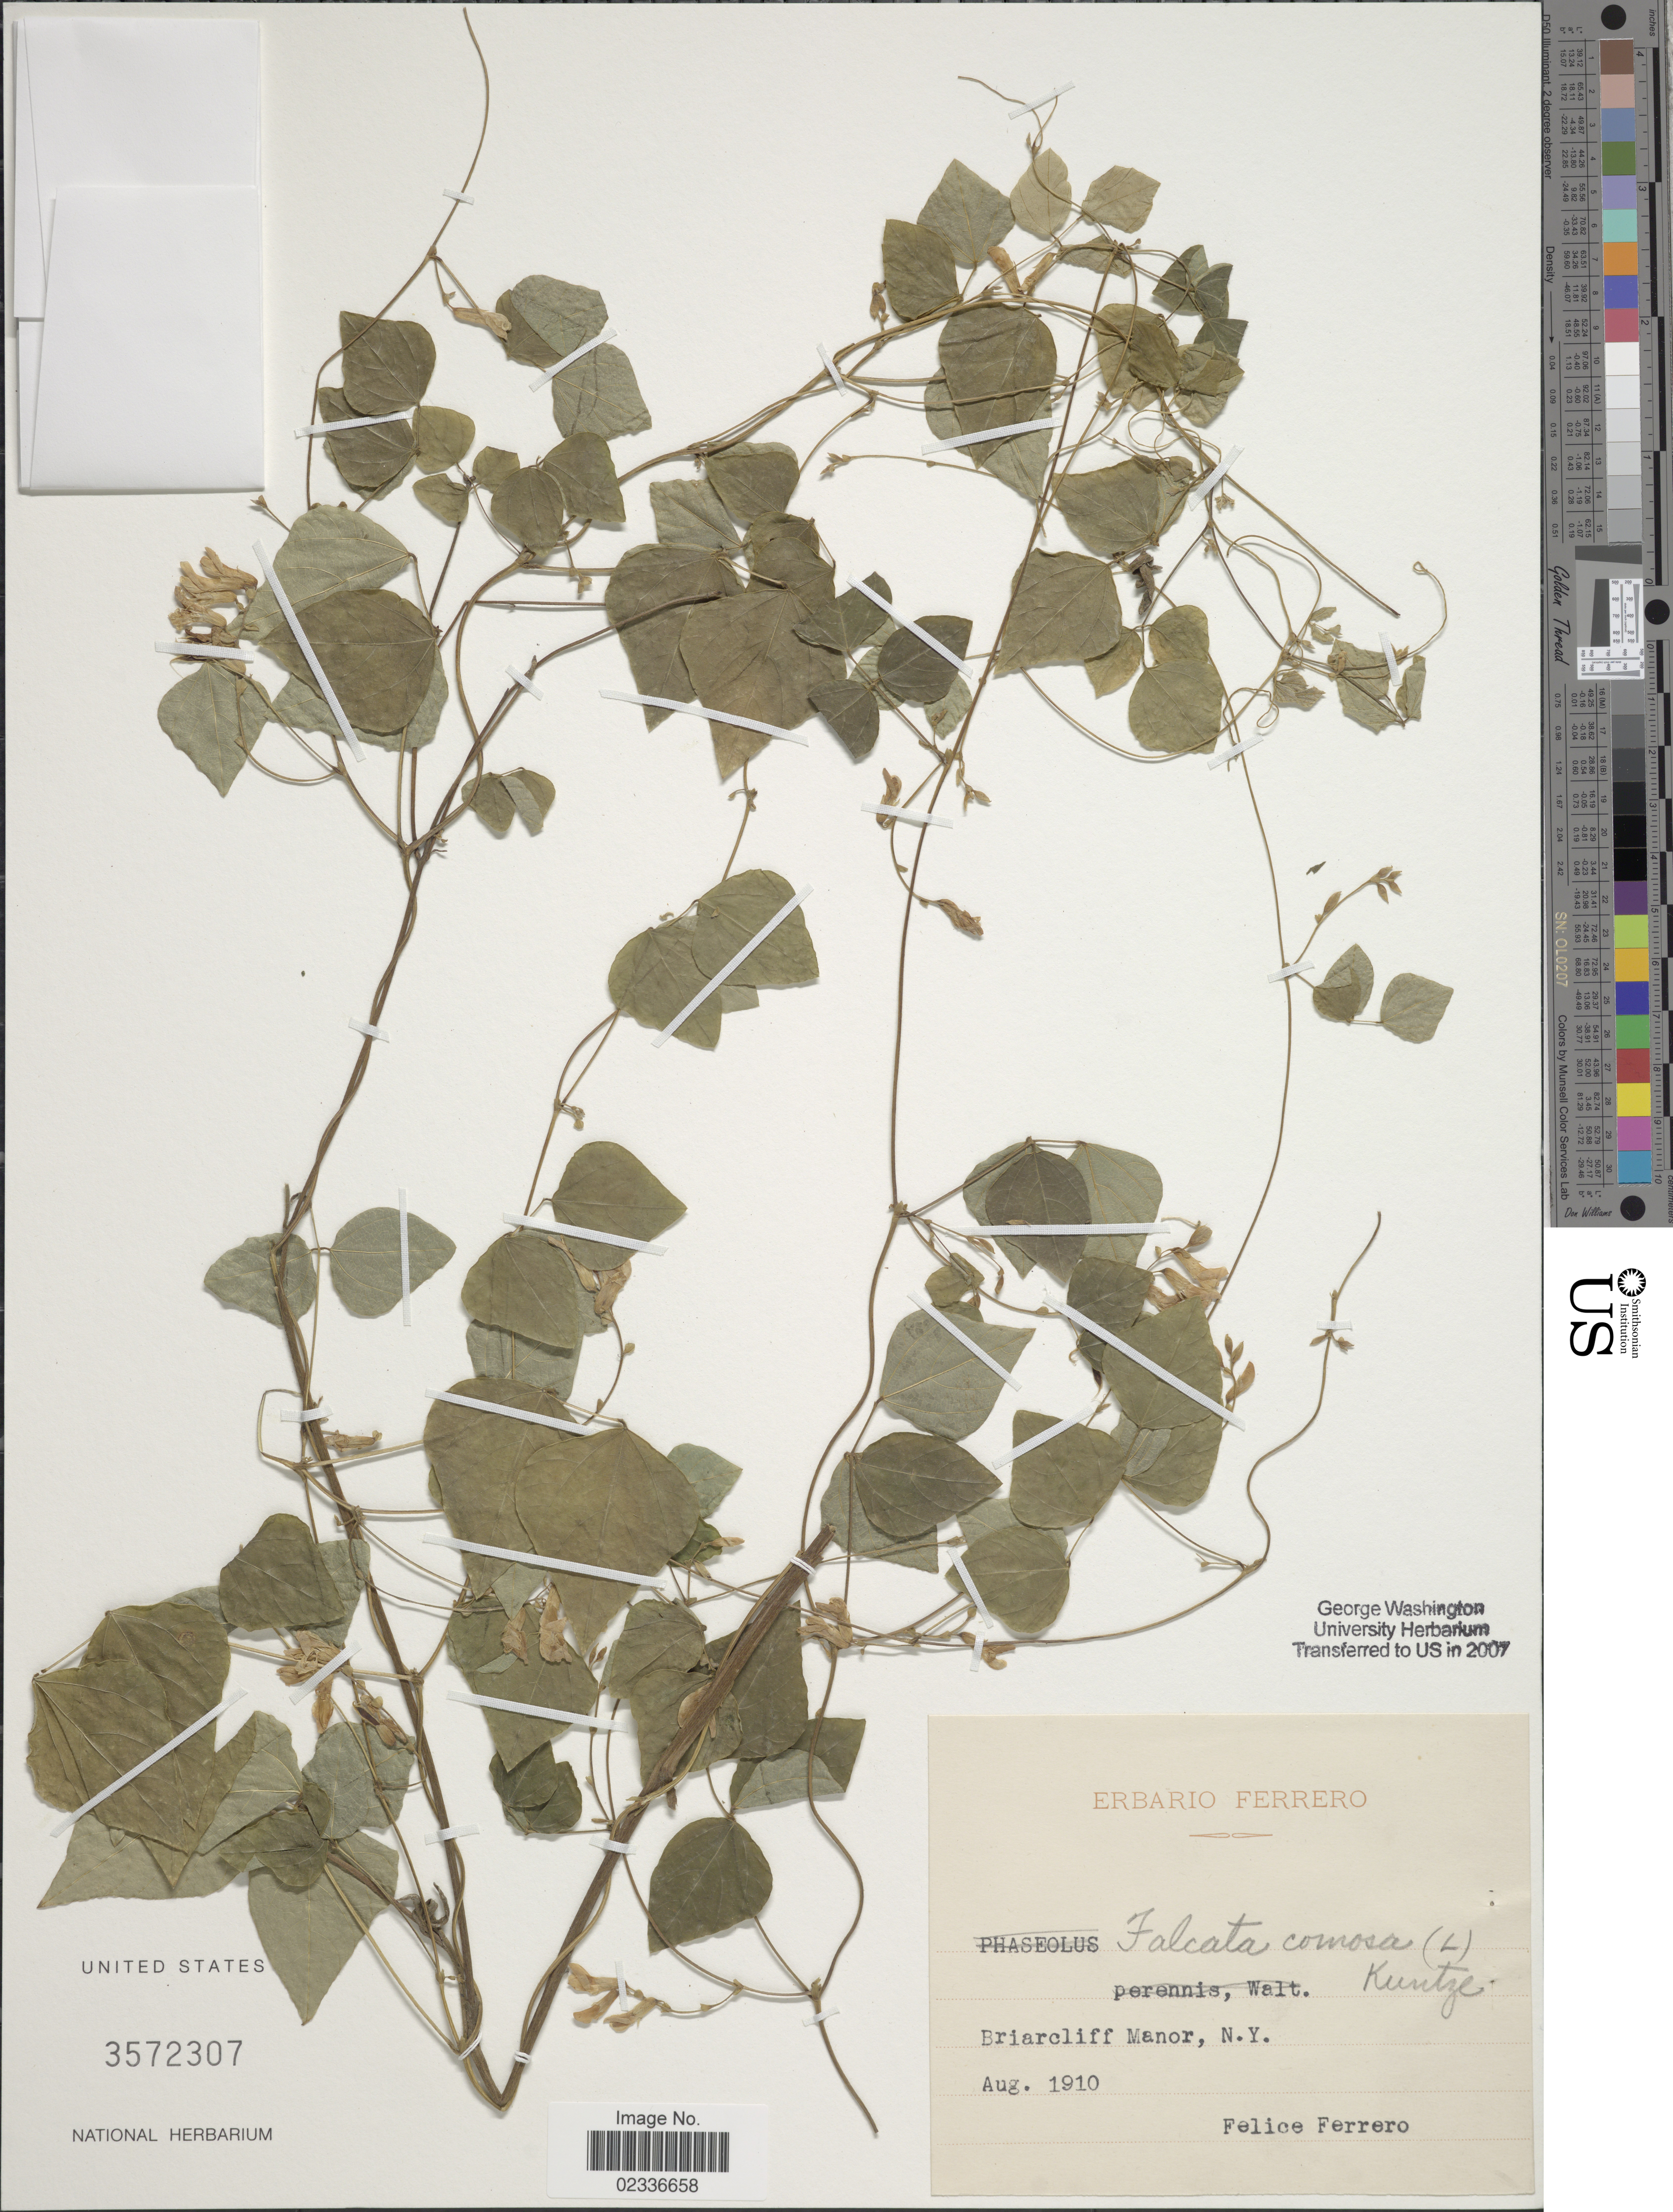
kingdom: Plantae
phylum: Tracheophyta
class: Magnoliopsida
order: Fabales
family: Fabaceae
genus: Amphicarpaea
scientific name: Amphicarpaea bracteata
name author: (L.) Fernald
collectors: F. Ferrero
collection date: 1910-08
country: United States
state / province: New York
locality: Briarcliff Manos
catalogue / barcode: US 3572307